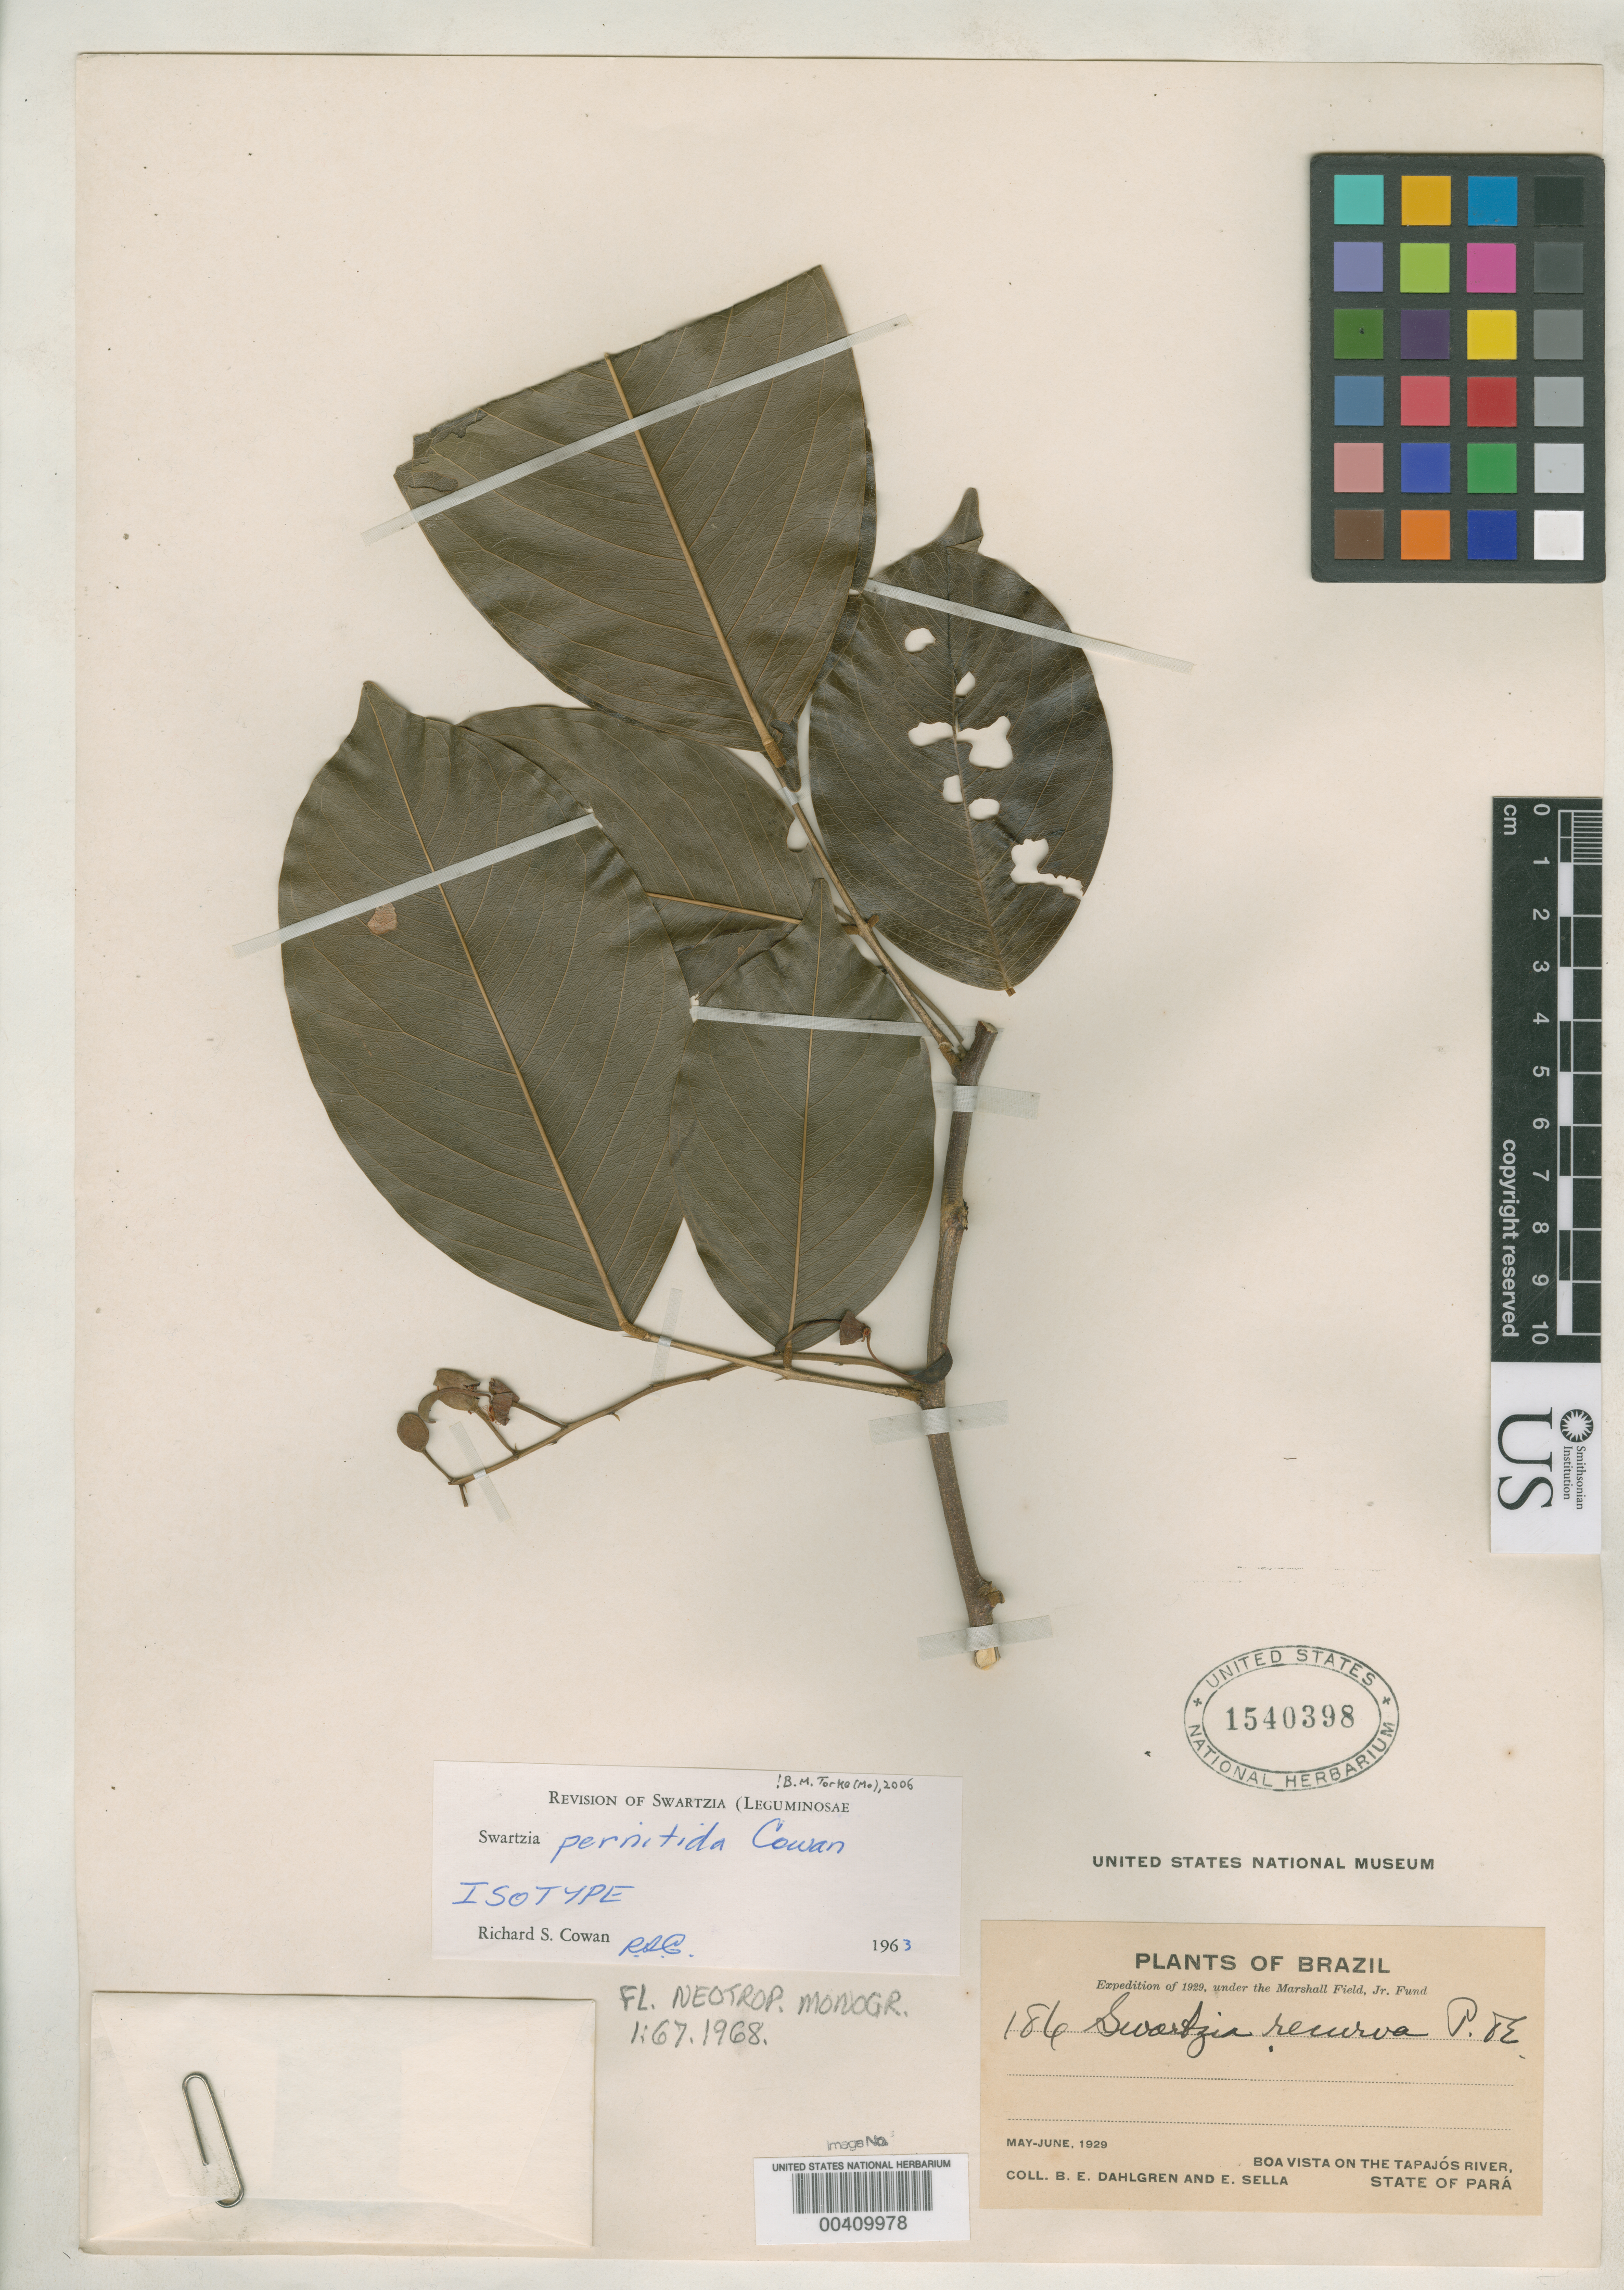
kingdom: Plantae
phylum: Tracheophyta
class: Magnoliopsida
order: Fabales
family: Fabaceae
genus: Swartzia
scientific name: Swartzia pernitida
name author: R.S. Cowan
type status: Isotype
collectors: B. E. Dahlgren & E. Sella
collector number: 186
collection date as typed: May 1929 to -- Jun 1929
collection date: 1929-05/1929-06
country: Brazil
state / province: Pará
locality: Boa Vista of Tapajos River.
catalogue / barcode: US 1540398